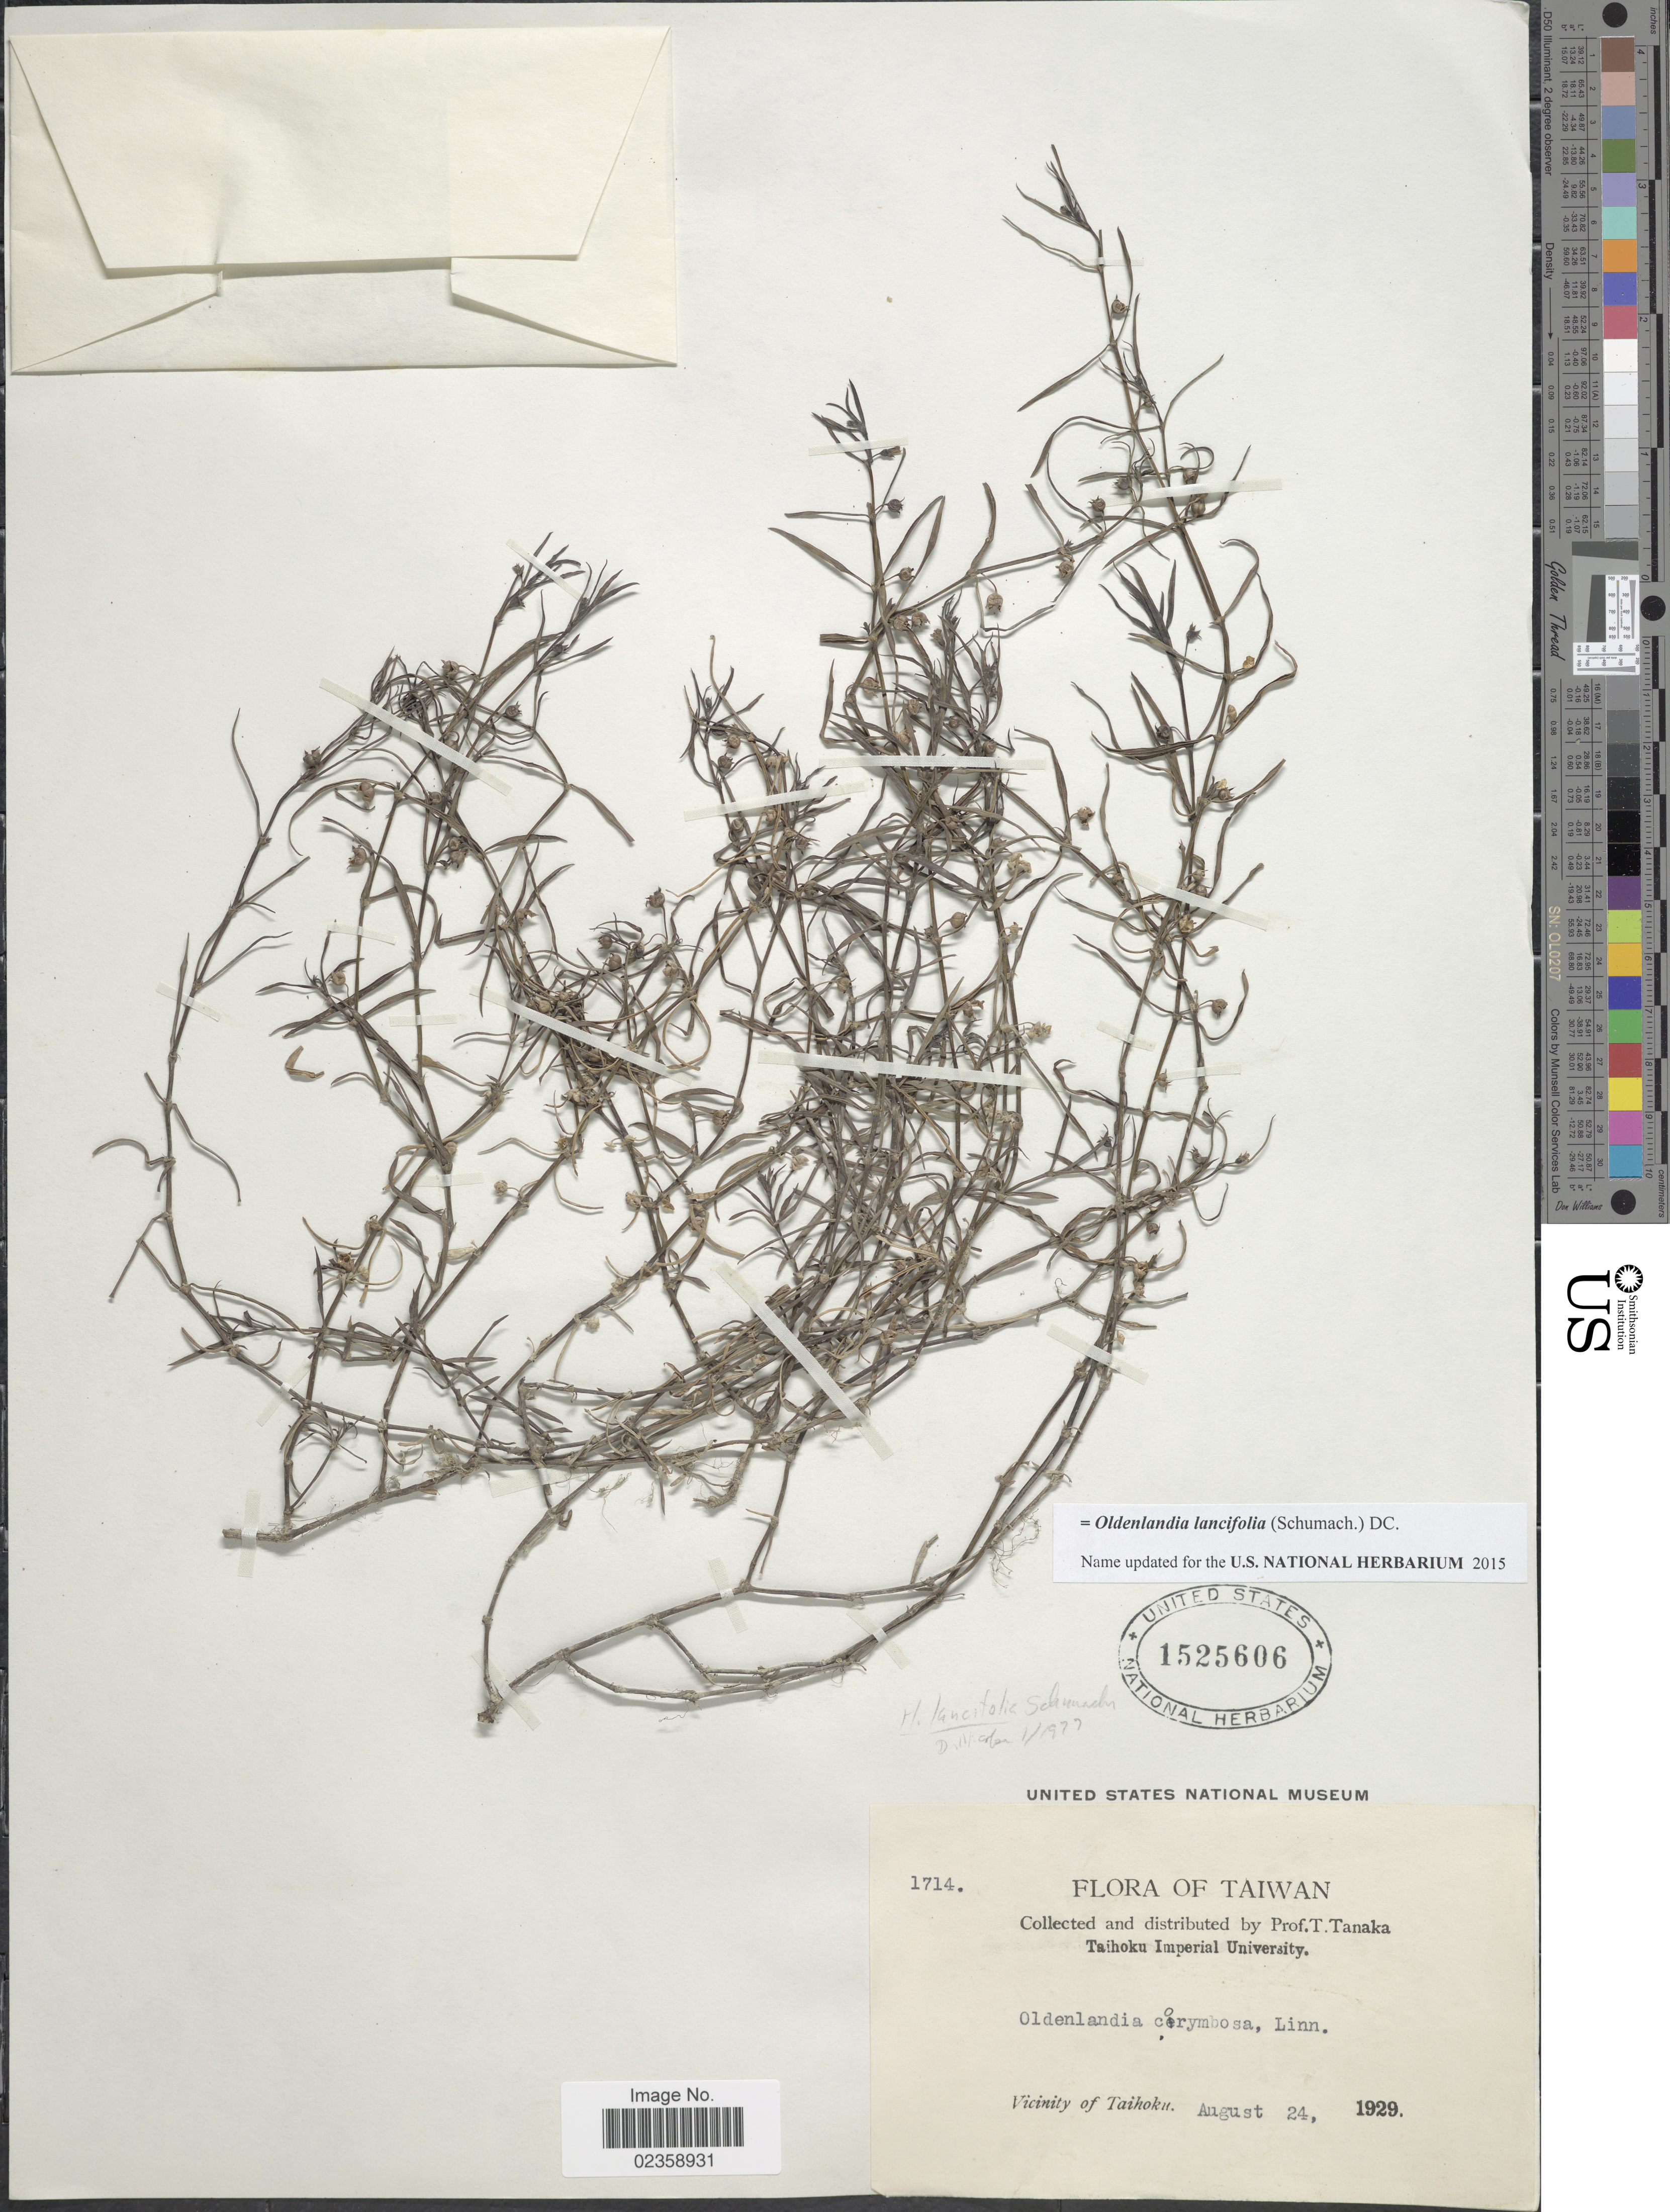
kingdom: Plantae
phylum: Tracheophyta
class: Magnoliopsida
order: Gentianales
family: Rubiaceae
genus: Oldenlandia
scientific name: Oldenlandia lancifolia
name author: (Schumach.) DC.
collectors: T. Tanaka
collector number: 1714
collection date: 1929-08-24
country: Taiwan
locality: Vicinity of Taihoku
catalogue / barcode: US 1525606